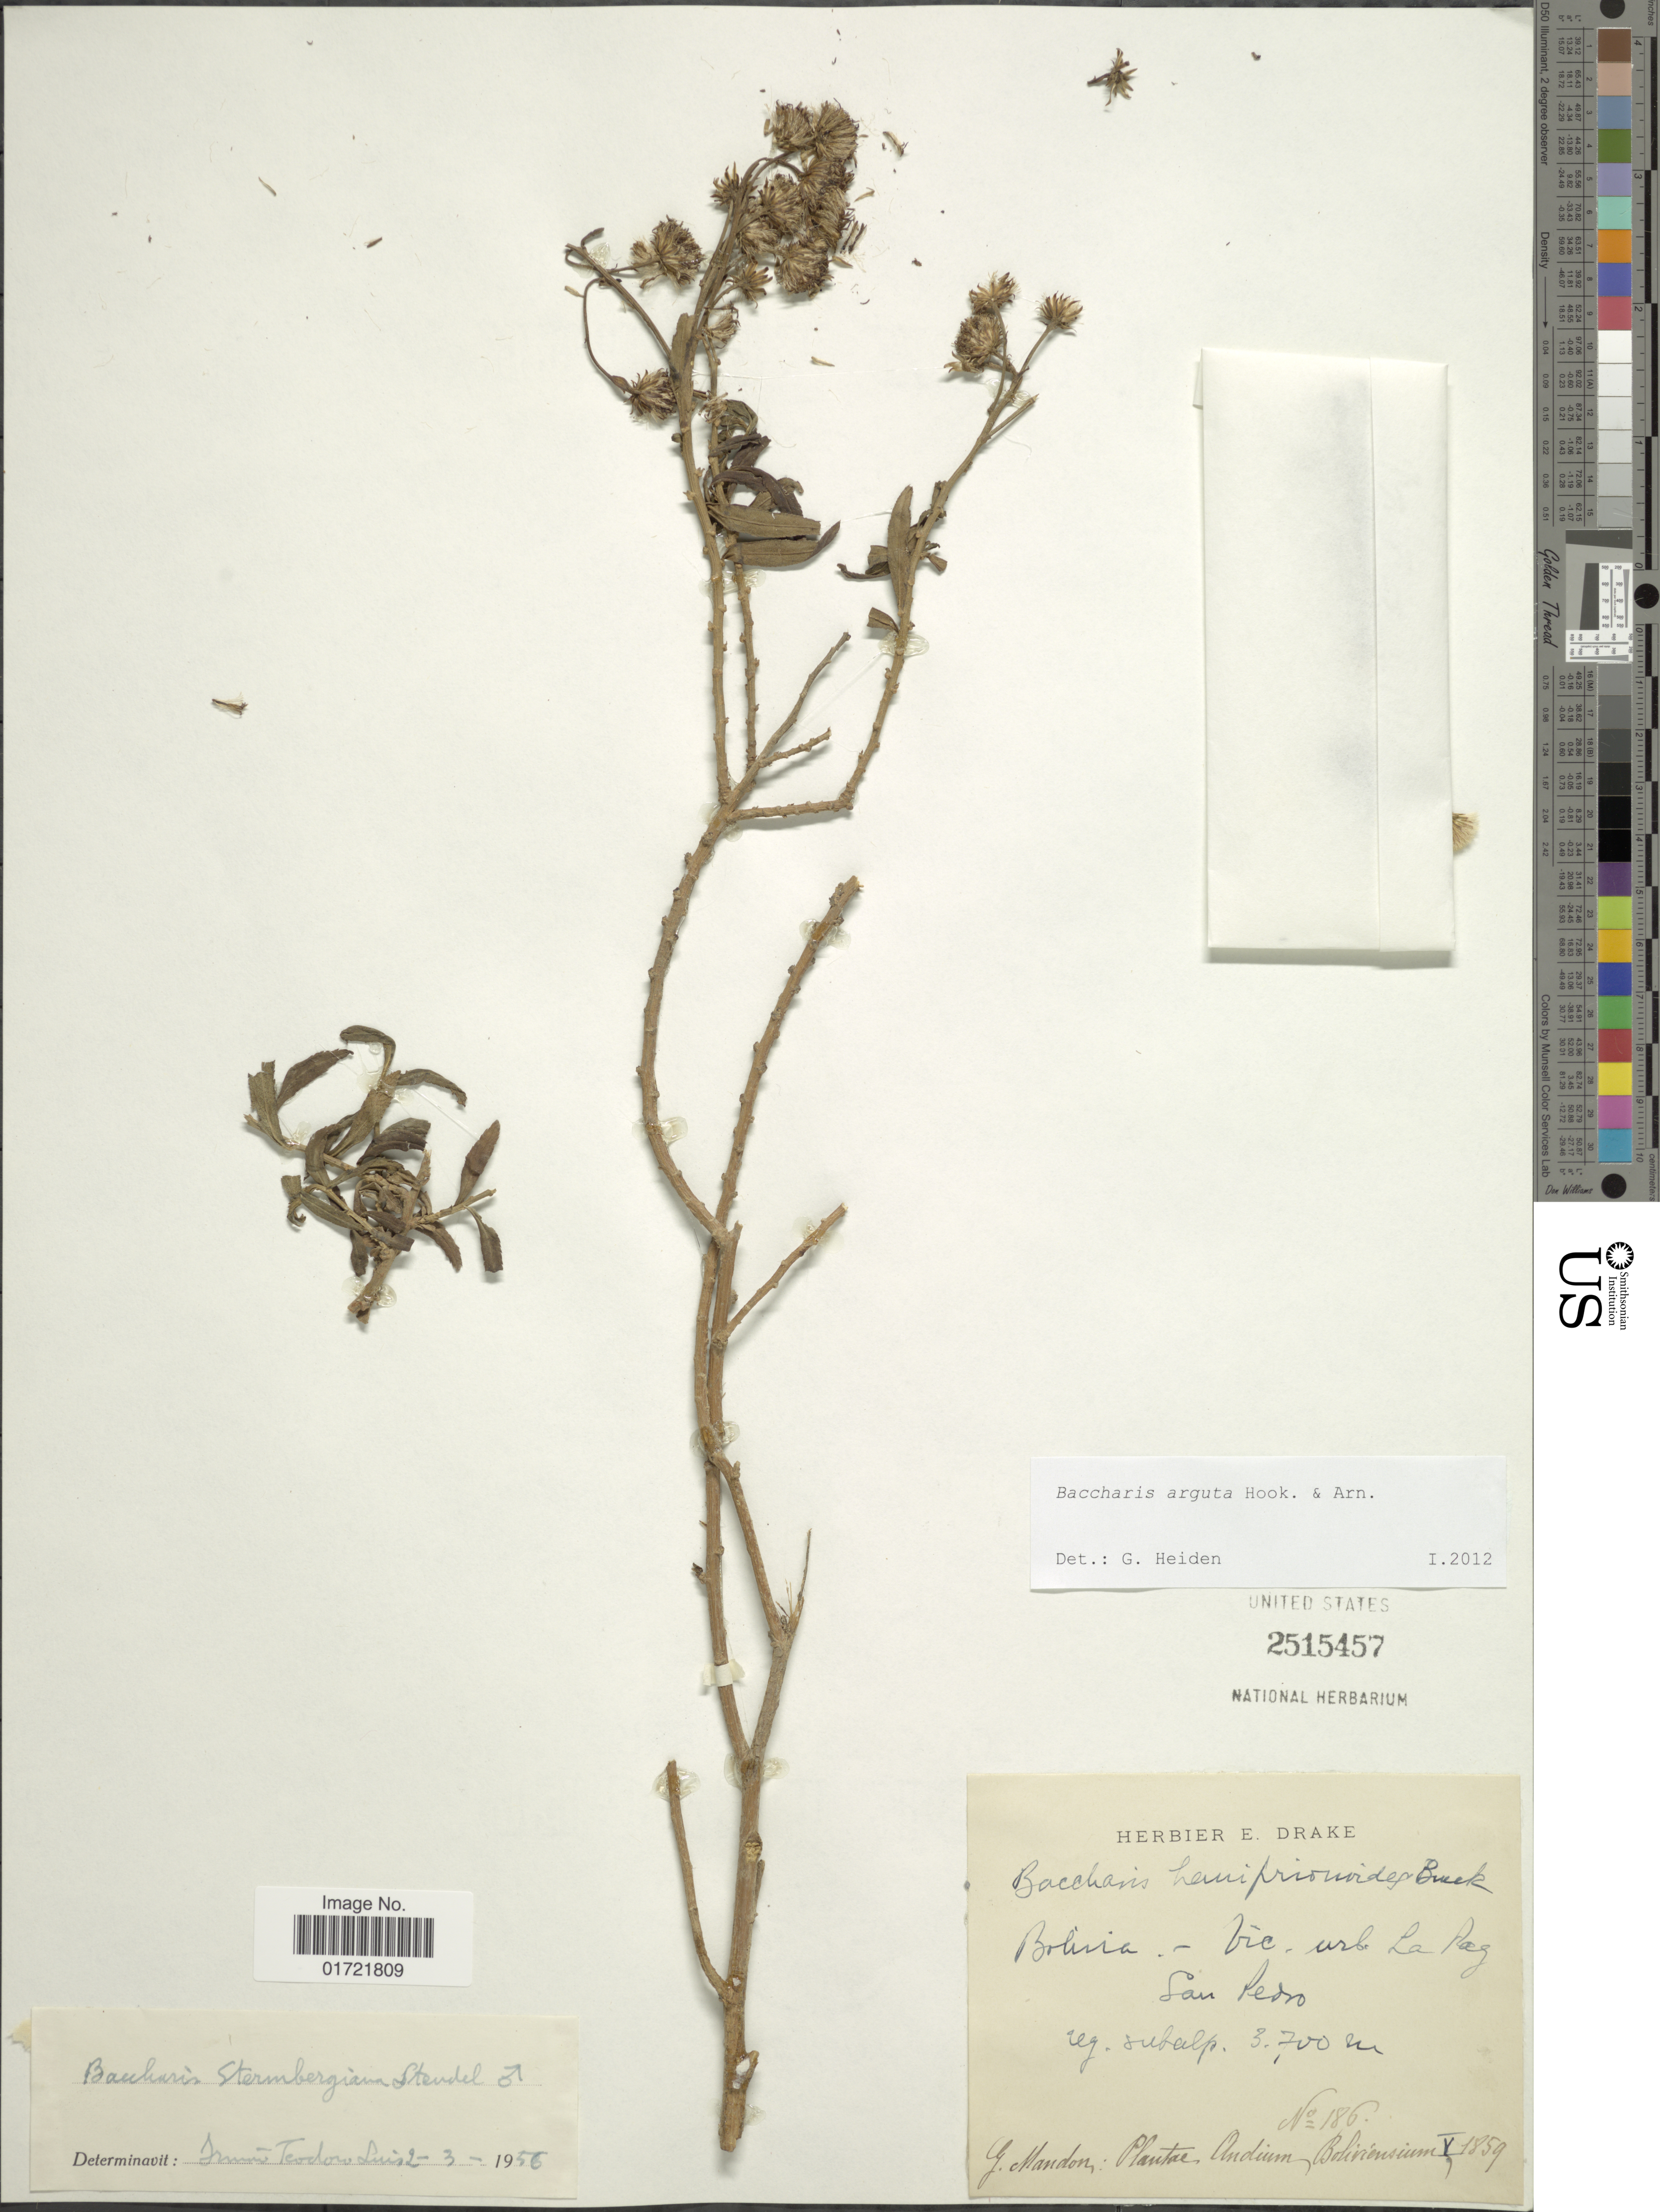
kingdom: Plantae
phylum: Tracheophyta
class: Magnoliopsida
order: Asterales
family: Asteraceae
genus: Baccharis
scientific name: Baccharis arguta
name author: Gillies ex Hook. & Arn.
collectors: G. Mandon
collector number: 186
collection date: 1859-05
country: Bolivia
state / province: La Paz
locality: Bolivia, Vic. La Paz, San Pedro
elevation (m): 3700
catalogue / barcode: US 2515457